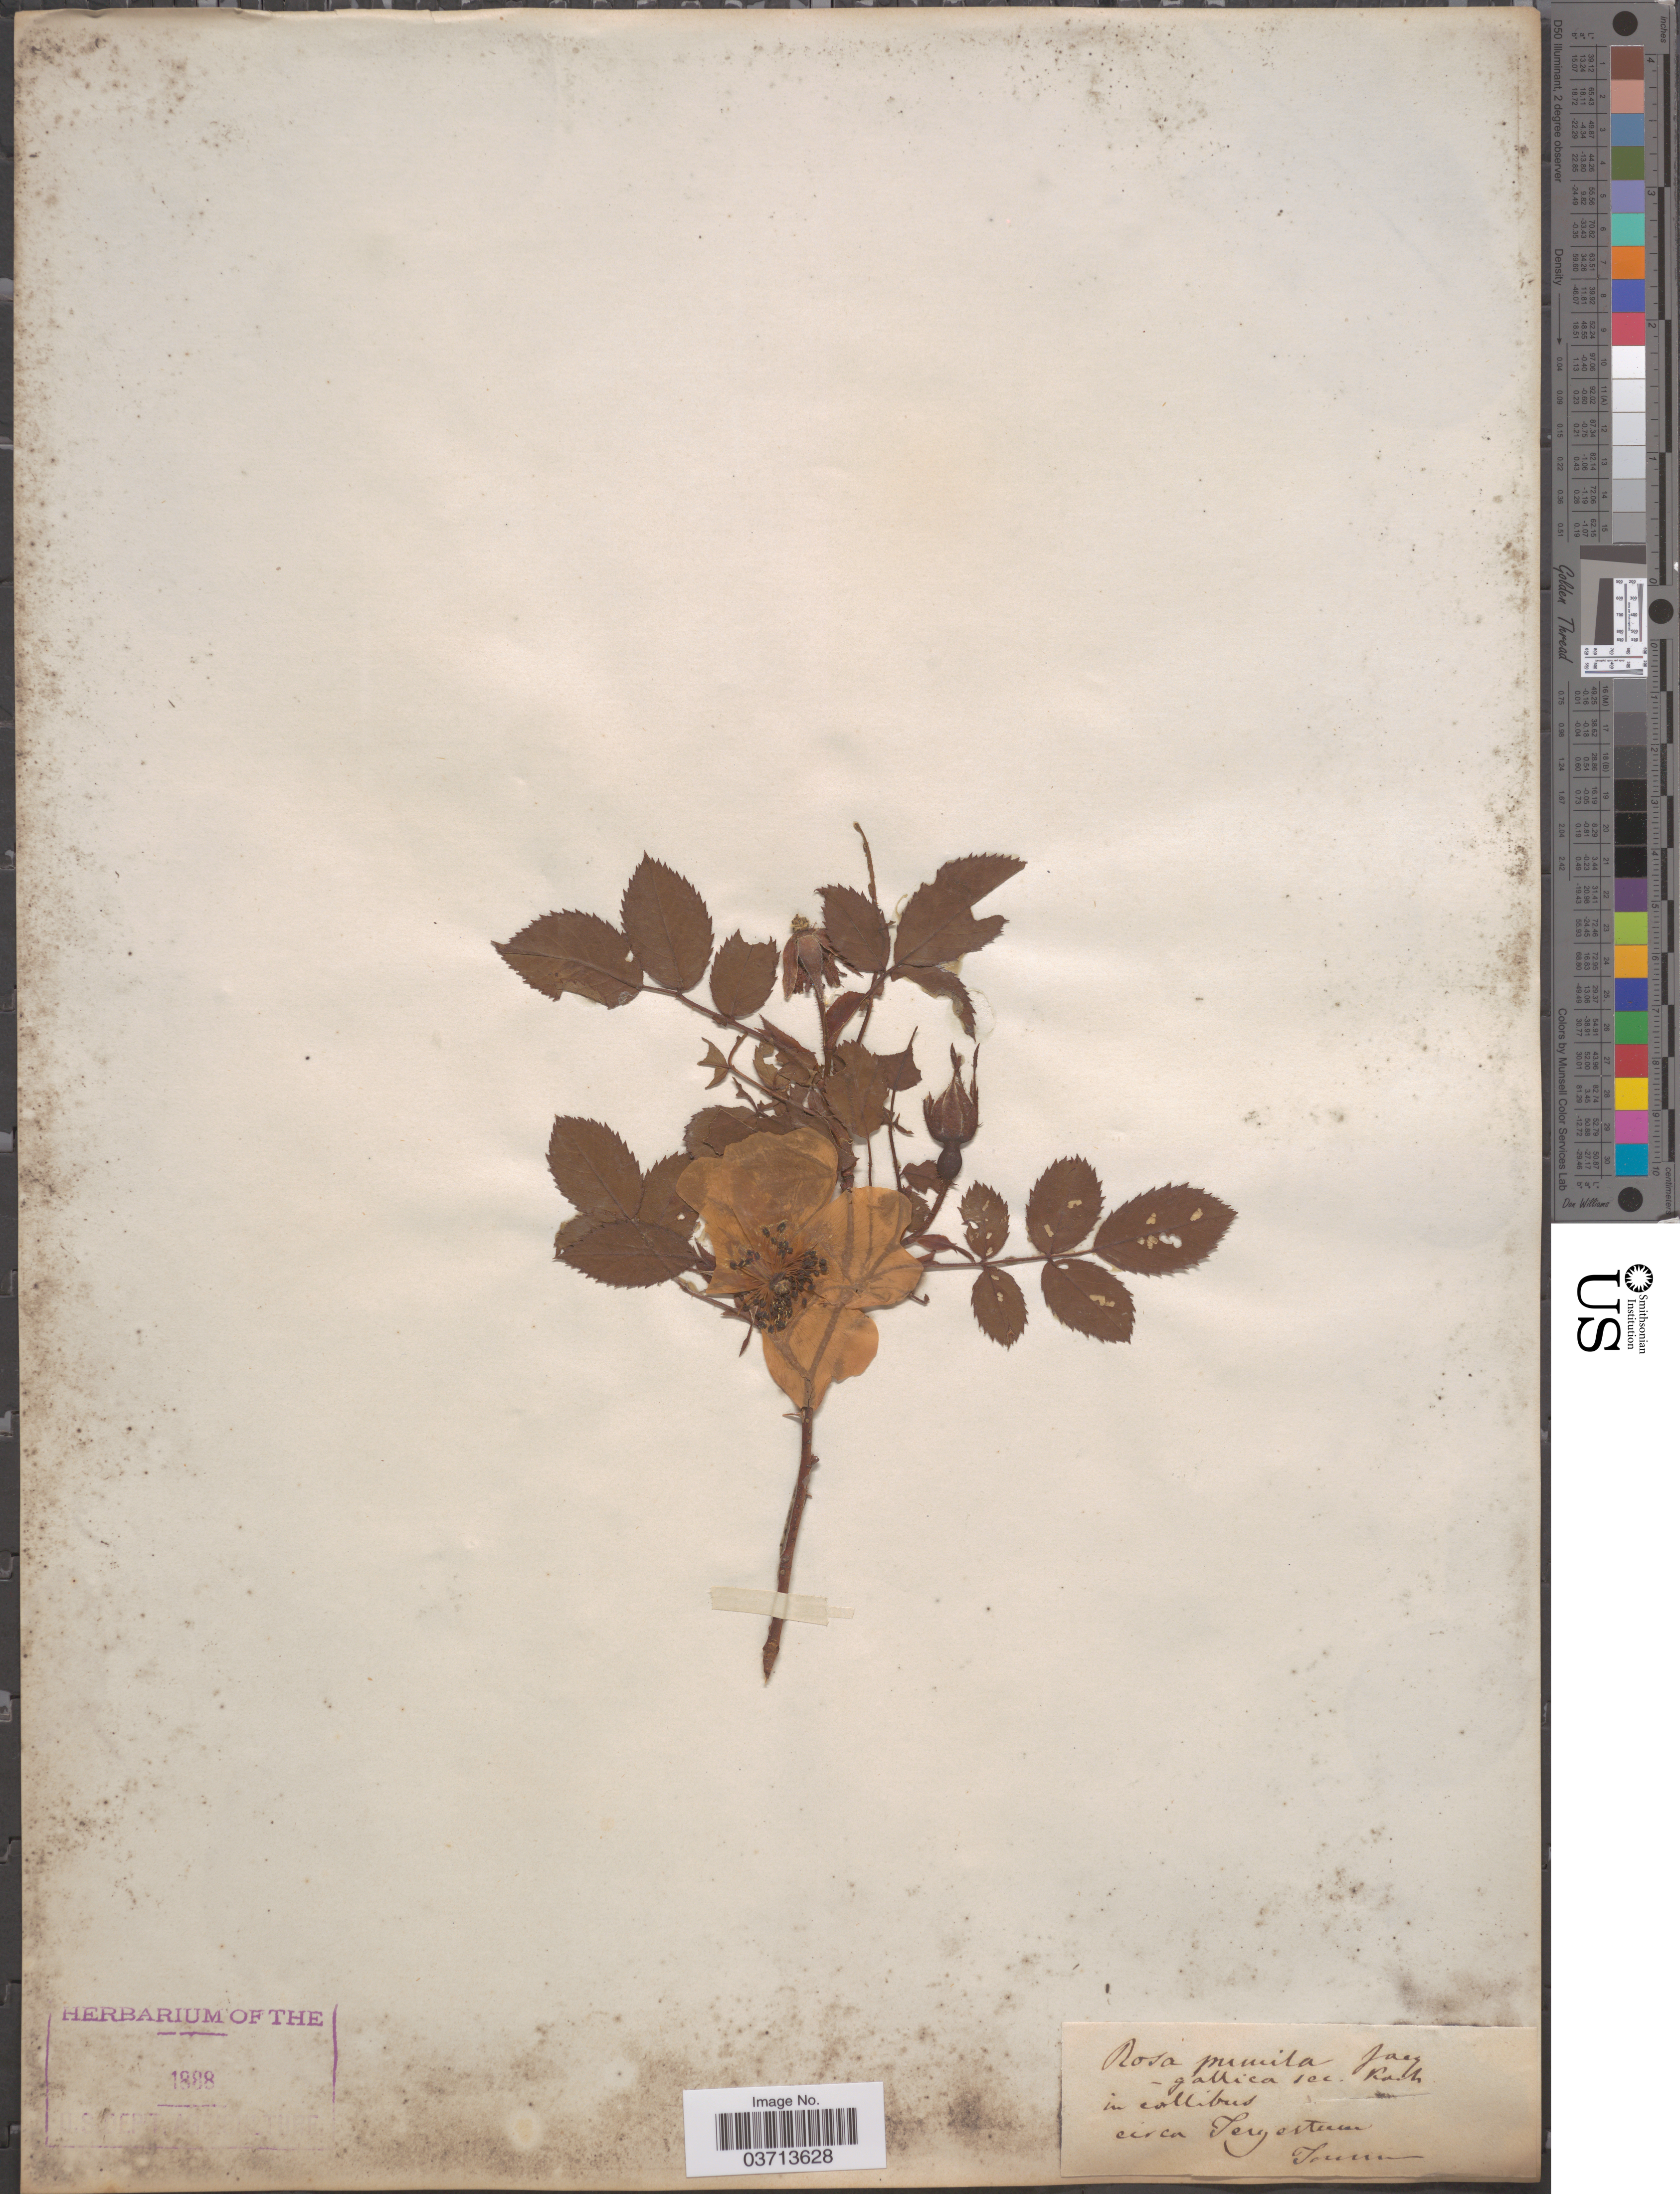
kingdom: Plantae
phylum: Tracheophyta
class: Magnoliopsida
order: Rosales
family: Rosaceae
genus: Rosa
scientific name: Rosa pumila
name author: Scop.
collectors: Tomm.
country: Italy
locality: In collibus circa Tergestum.